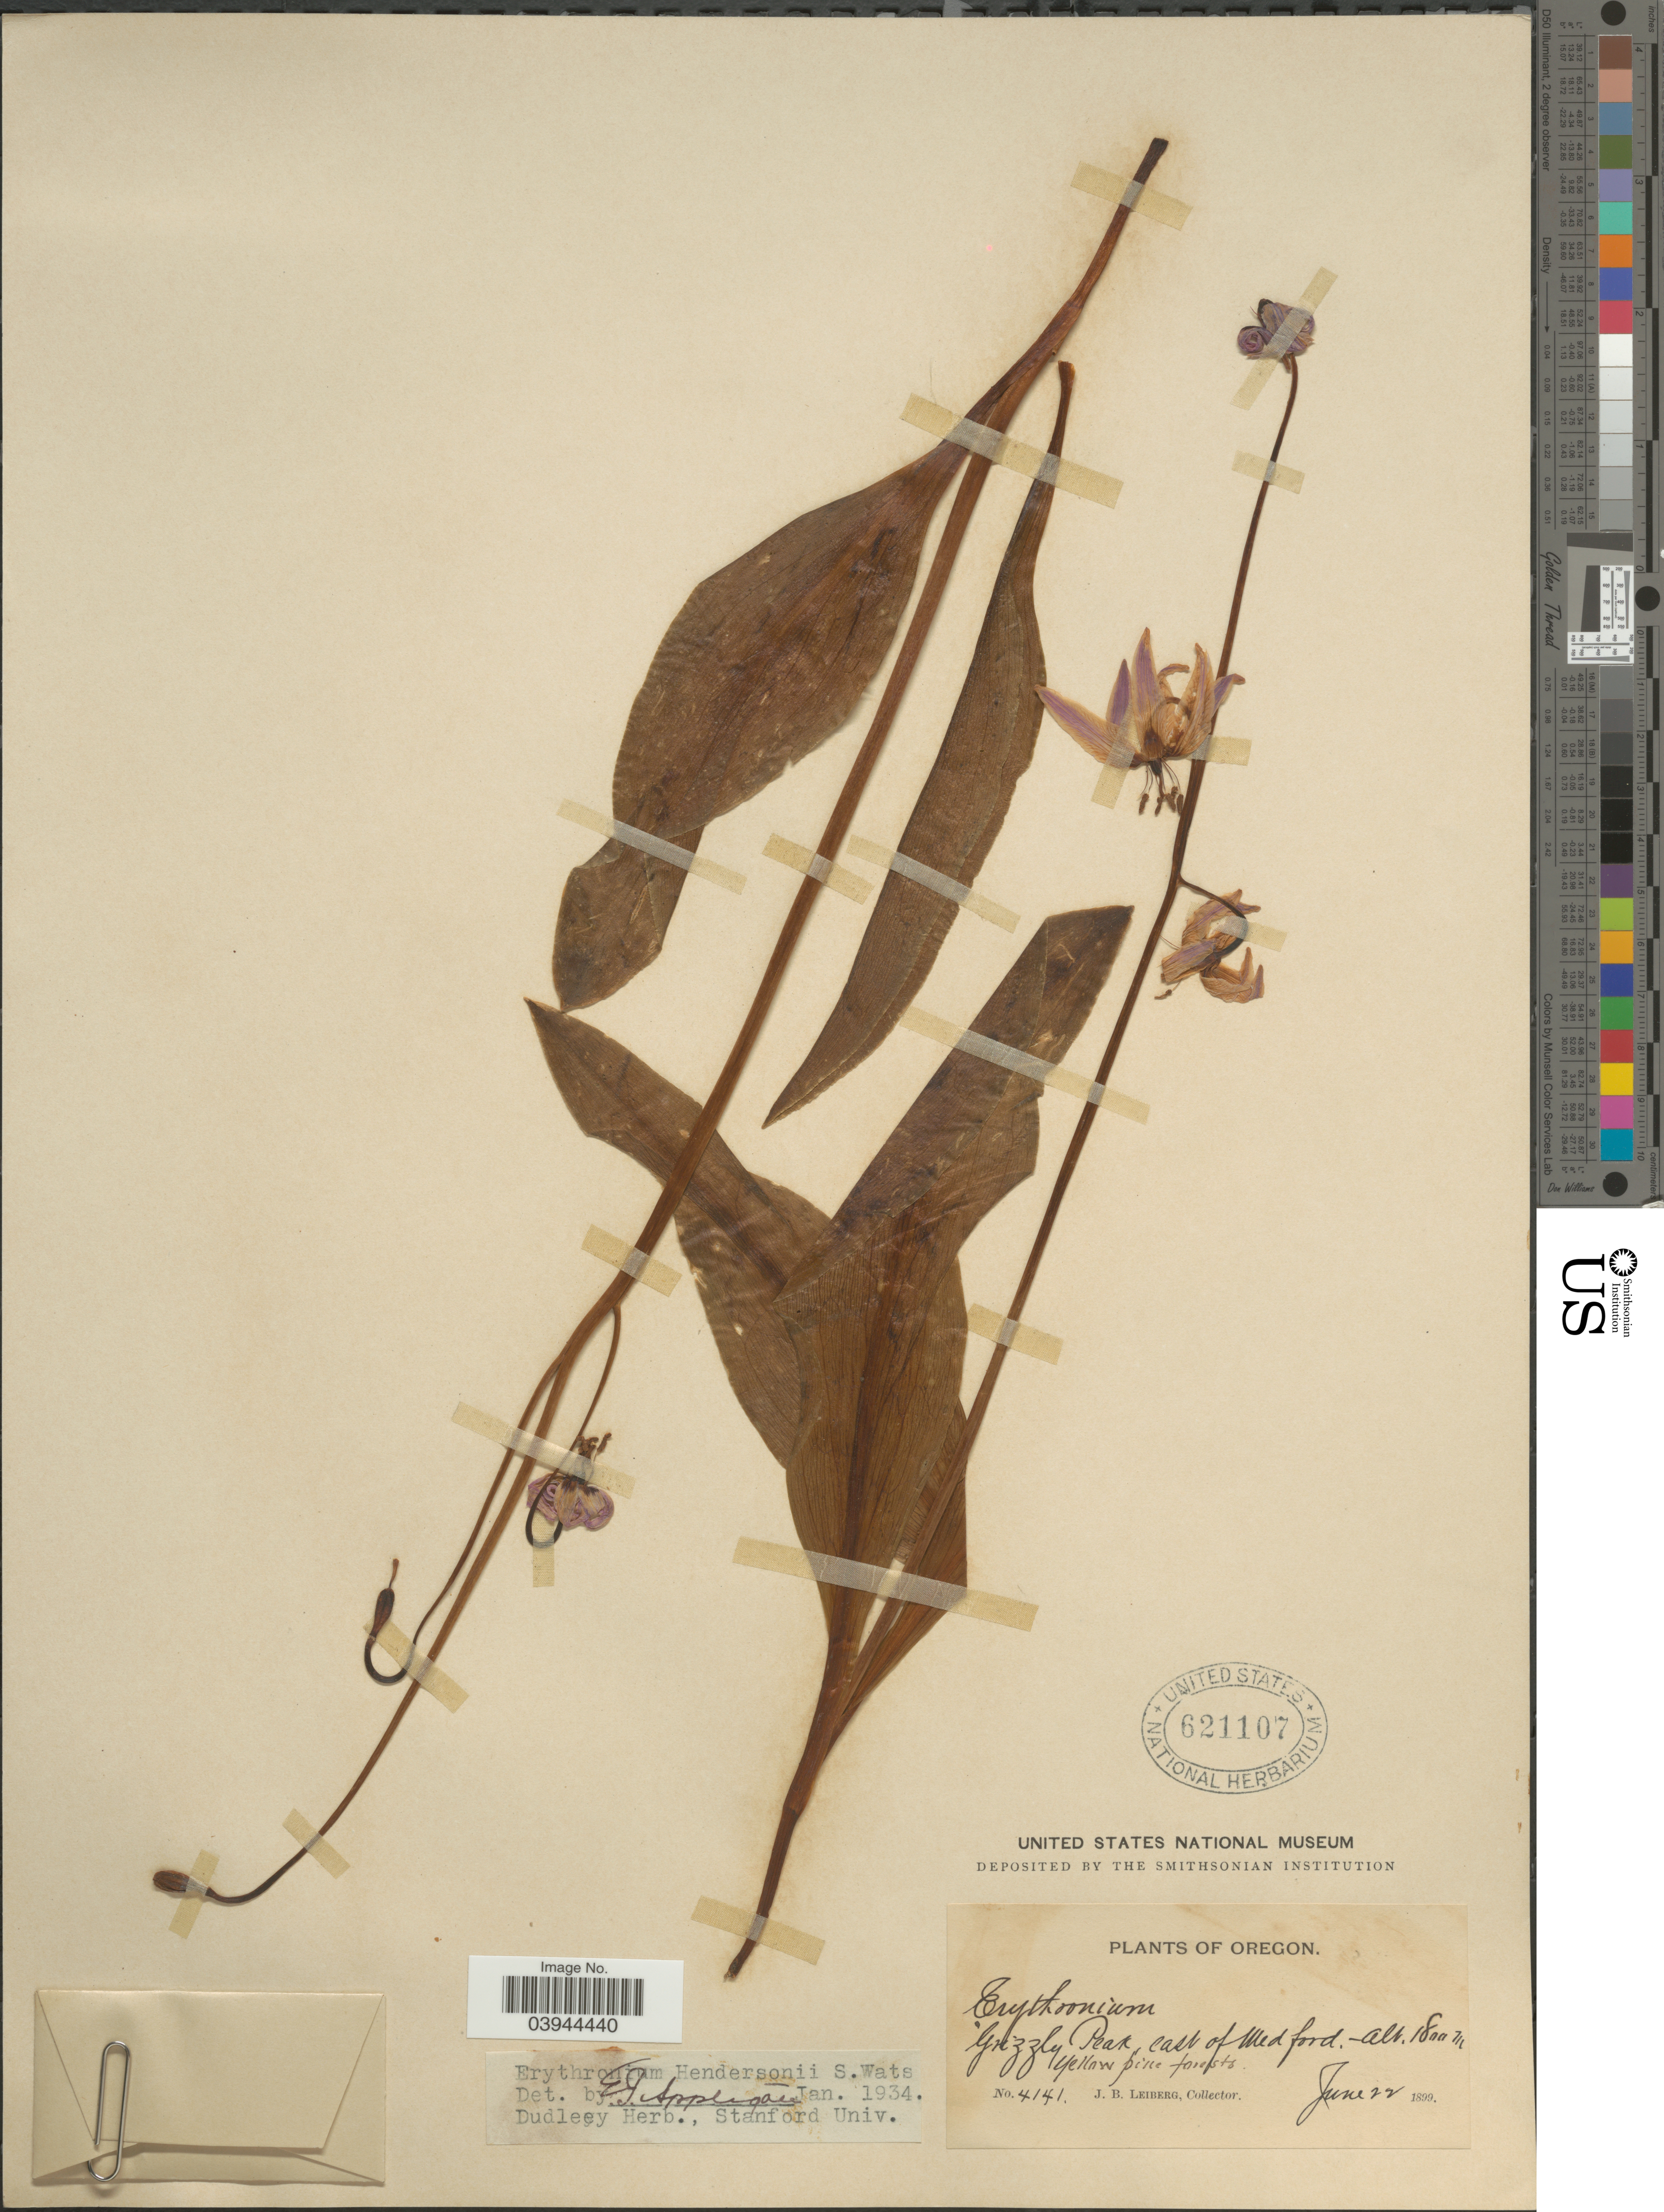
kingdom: Plantae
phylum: Tracheophyta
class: Liliopsida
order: Liliales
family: Liliaceae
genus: Erythronium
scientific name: Erythronium hendersonii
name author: S. Watson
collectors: J. B. Leiberg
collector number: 4141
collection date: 1899-06-22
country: United States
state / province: Oregon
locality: Grizzly Peak, east of Med ford.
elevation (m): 1800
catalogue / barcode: US 621107